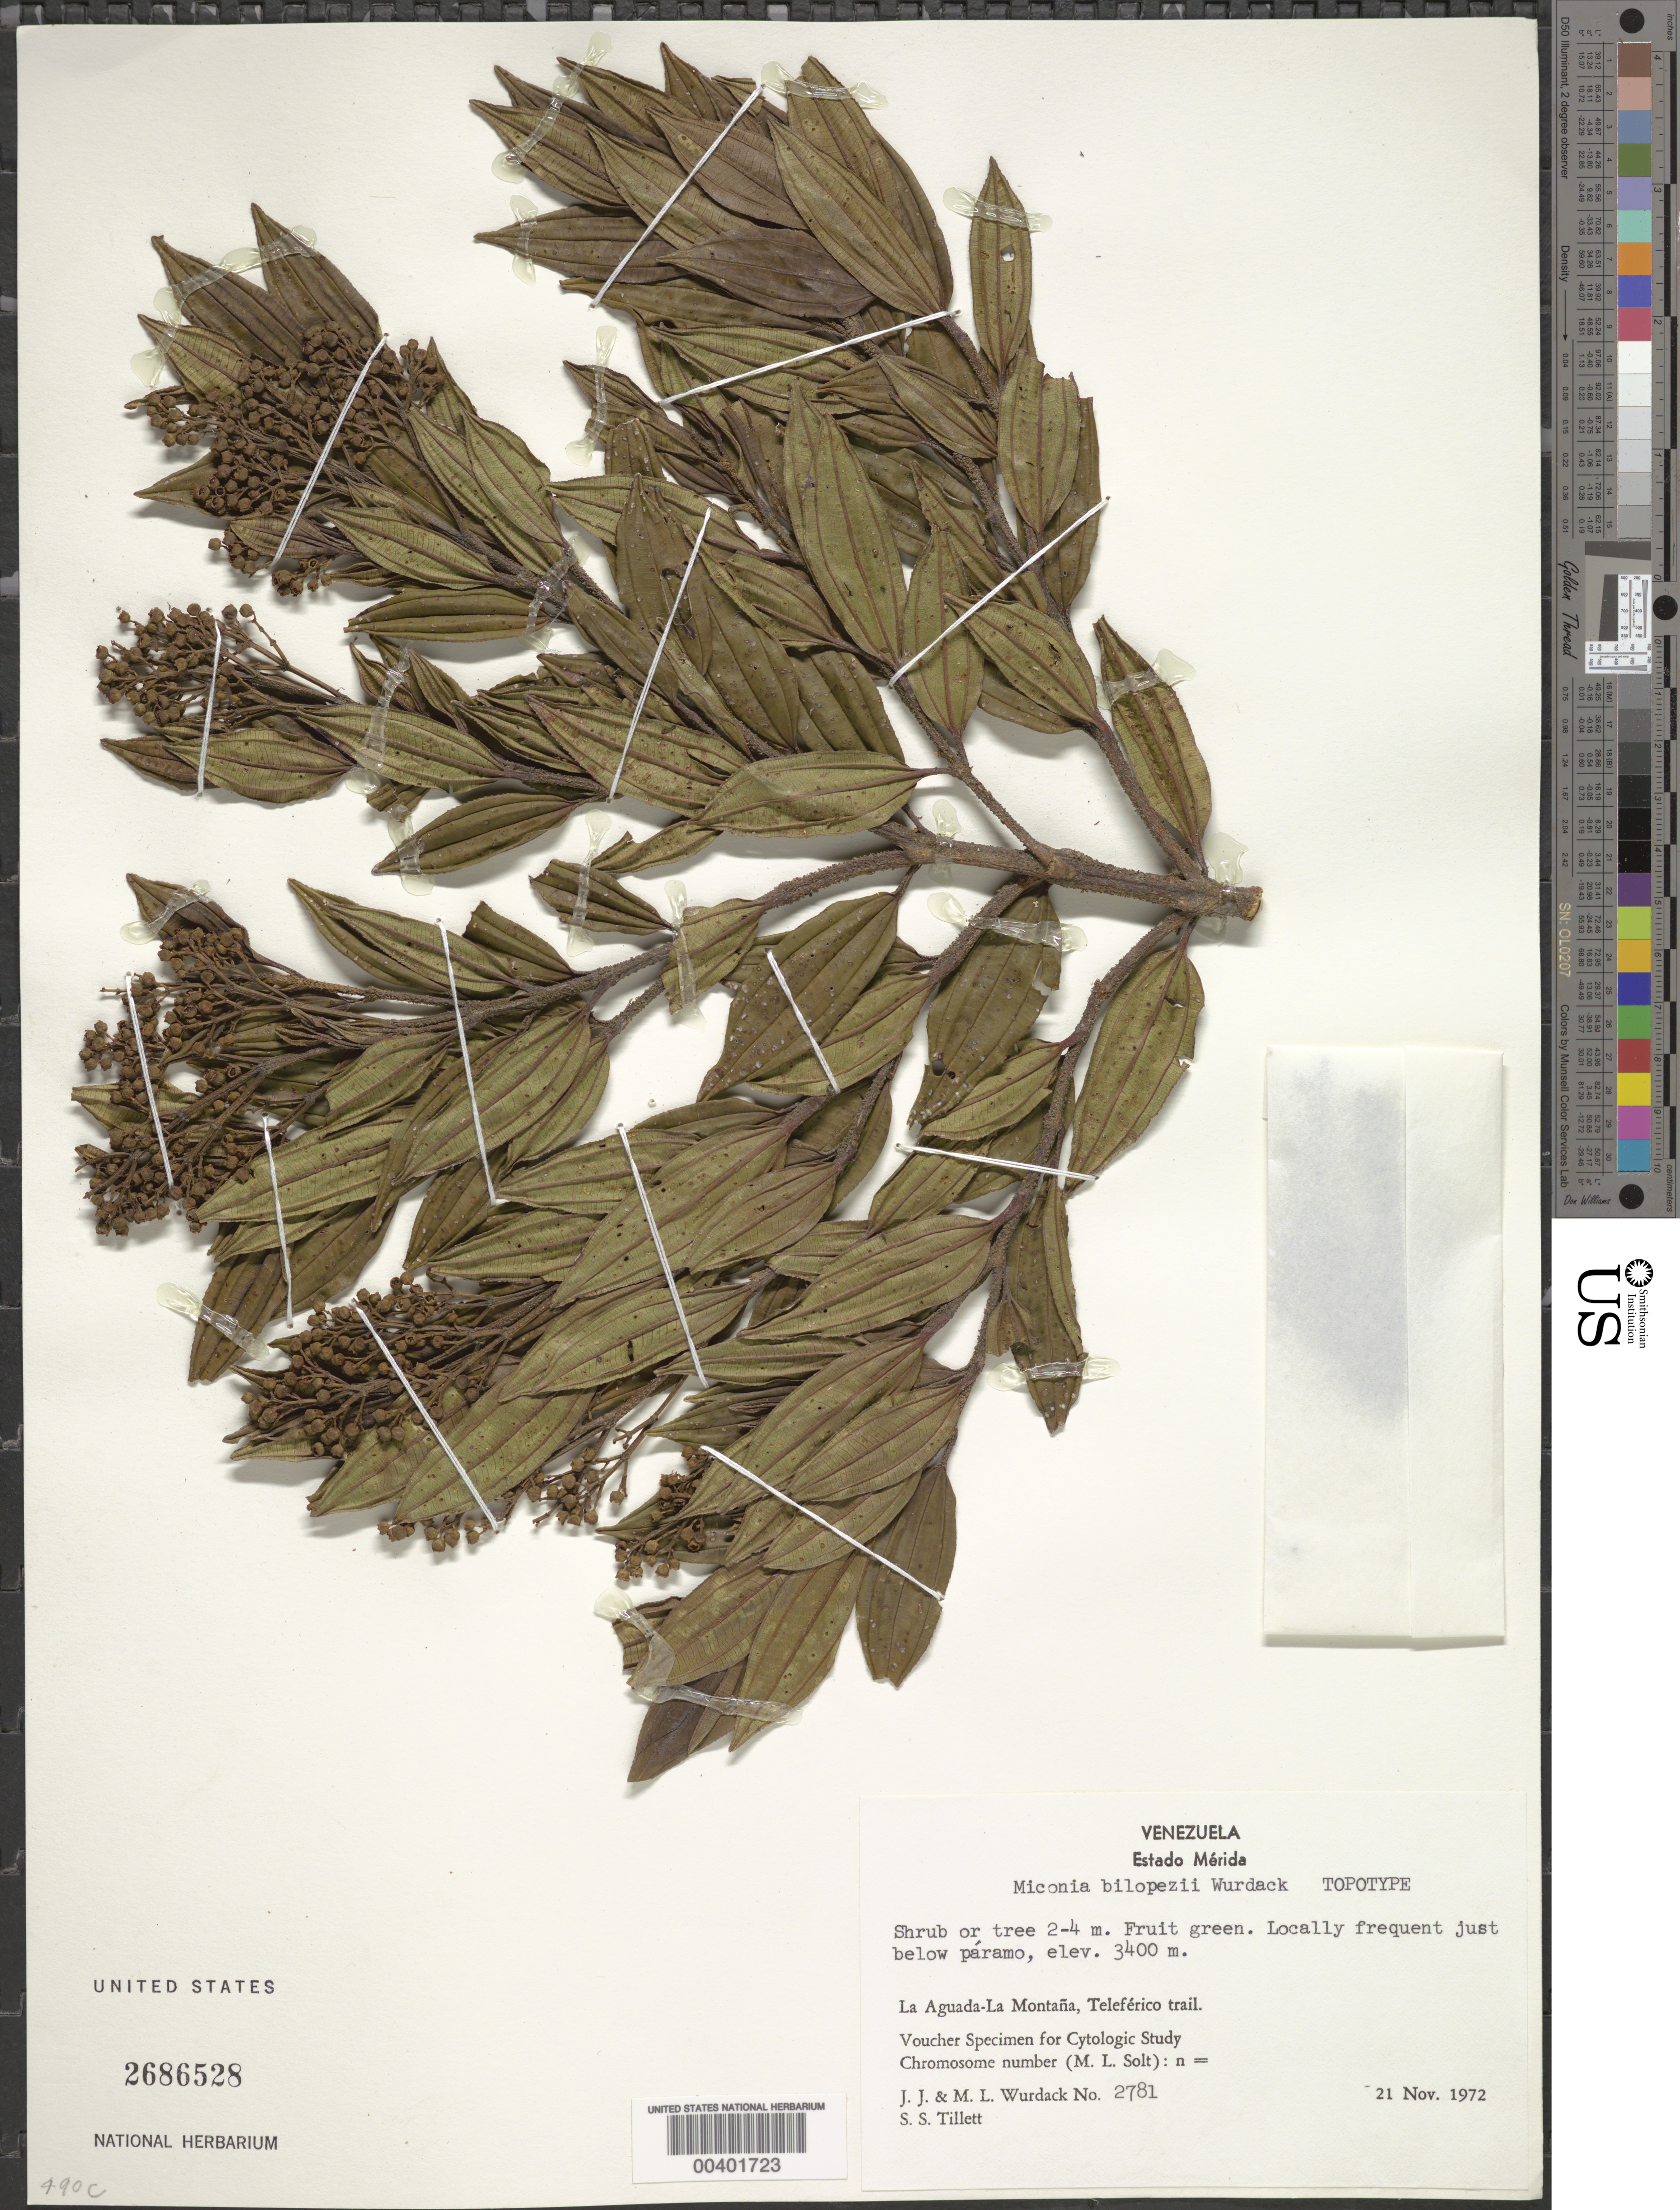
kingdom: Plantae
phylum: Tracheophyta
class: Magnoliopsida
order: Myrtales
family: Melastomataceae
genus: Miconia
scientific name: Miconia bilopezii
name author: Wurdack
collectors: J. J. Wurdack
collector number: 2781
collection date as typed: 21 Nov 1972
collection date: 1972-11-21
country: Venezuela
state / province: Mérida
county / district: Libertador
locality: La Aguada - La Montaña, Teleférico trail. Montana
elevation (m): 3400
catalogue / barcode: US 2686528